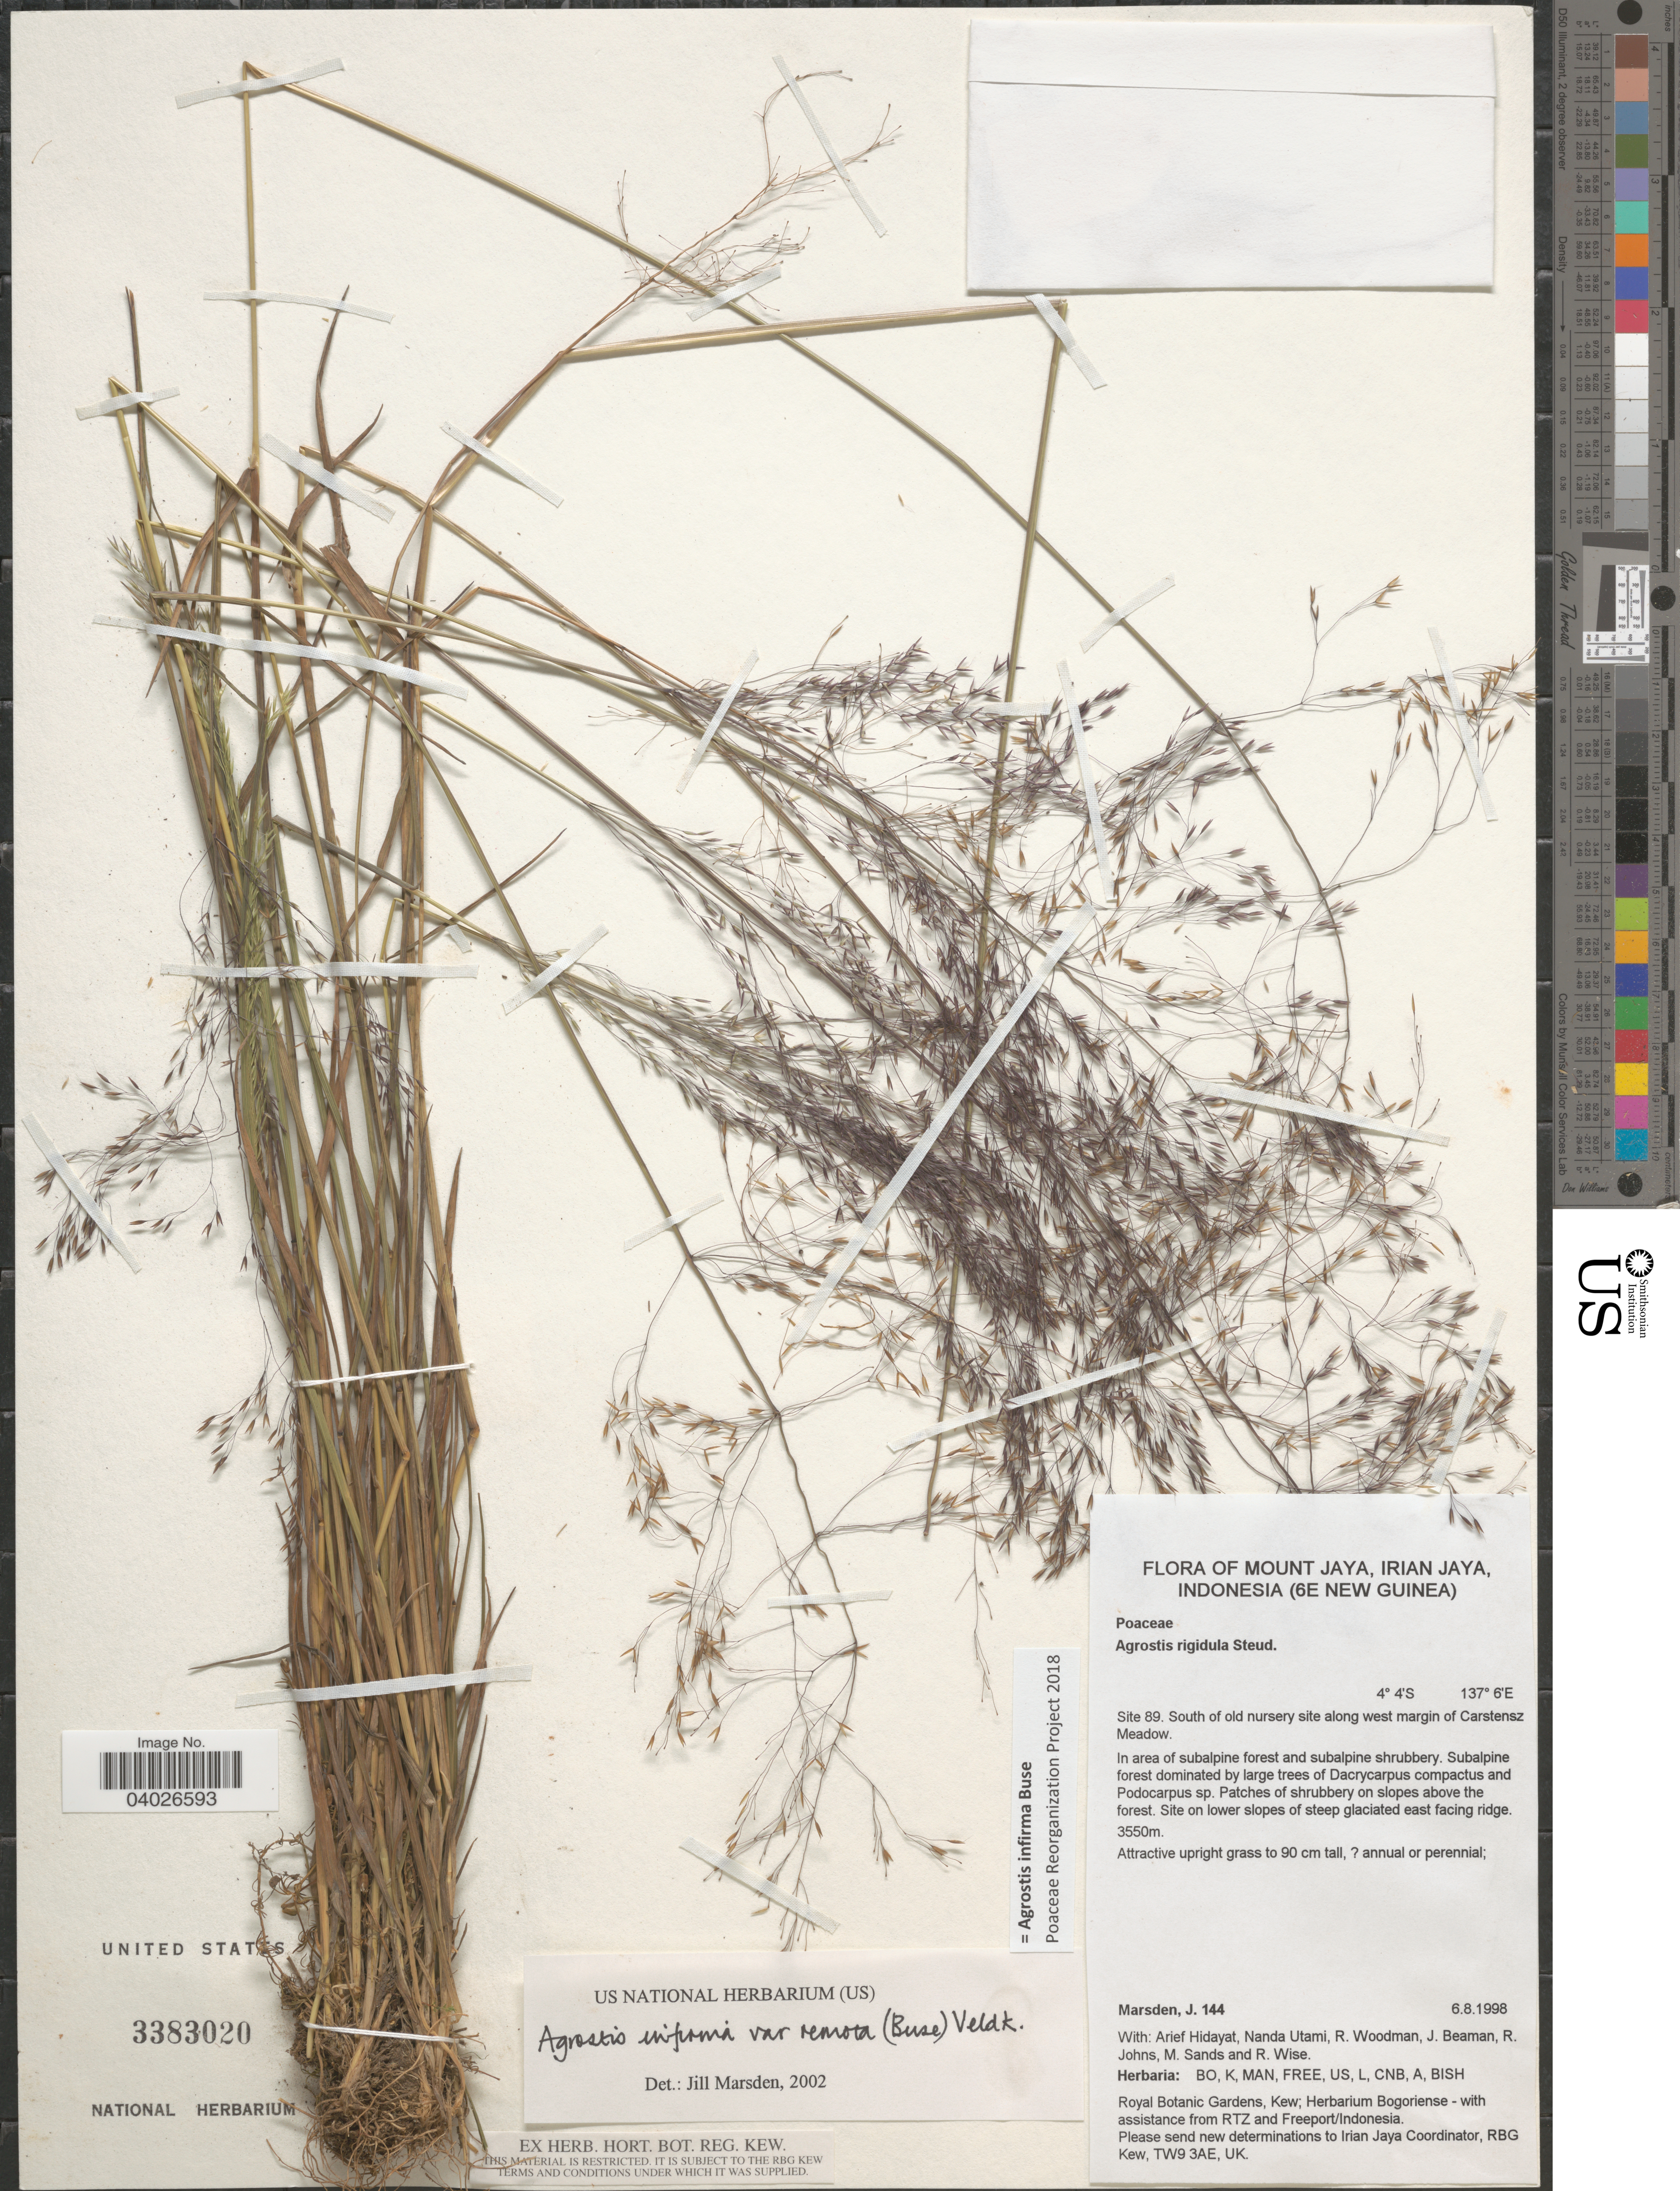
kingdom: Plantae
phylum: Tracheophyta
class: Liliopsida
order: Poales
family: Poaceae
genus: Agrostis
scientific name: Agrostis infirma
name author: Büse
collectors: J. Marsden, A. Hidayat, N. Utami & R. Woodman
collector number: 144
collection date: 1998-08-06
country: Indonesia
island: New Guinea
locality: Mount Jaya, Irian Jaya (6E New Guinea). Site 89. South of old nursery site along west margin of Carstensz Meadow. In area of subalpine forest and subalpine shrubbery. Above the forest. Site on lower slopes of steep glaciated east facing ridge.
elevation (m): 3550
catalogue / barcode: US 3383020